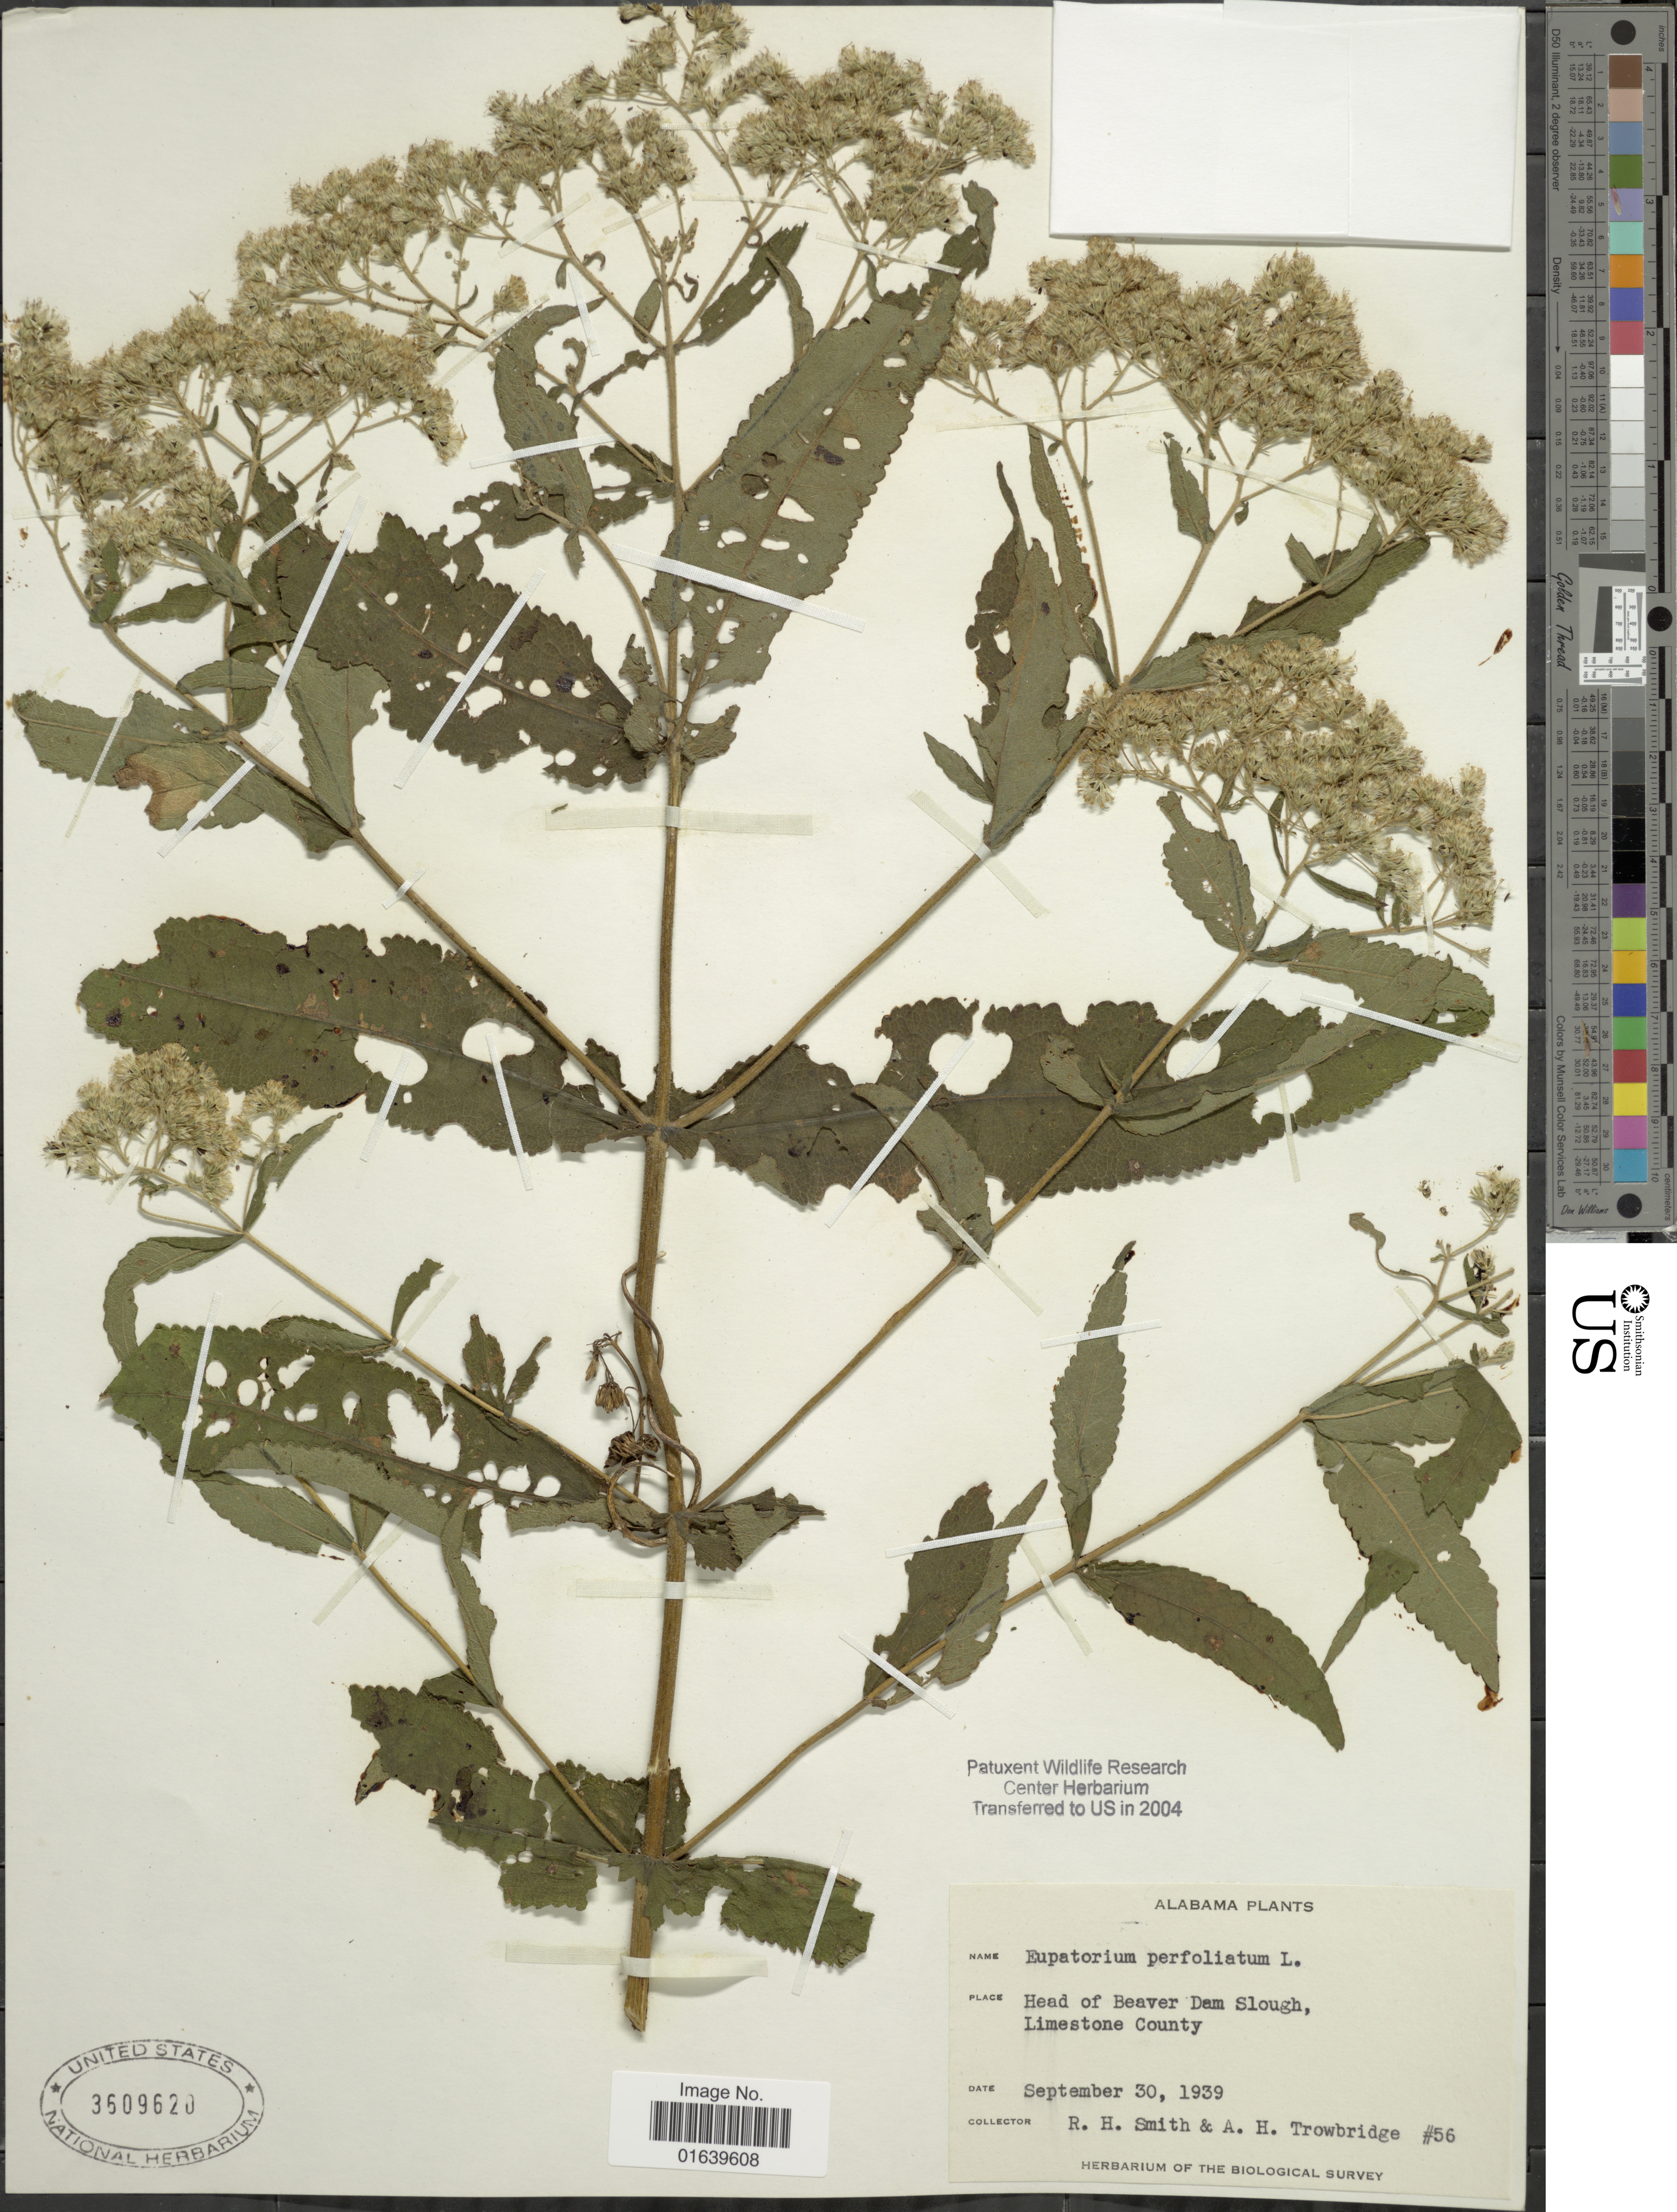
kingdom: Plantae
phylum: Tracheophyta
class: Magnoliopsida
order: Asterales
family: Asteraceae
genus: Eupatorium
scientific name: Eupatorium perfoliatum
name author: L.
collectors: R. H. Smith & A. H. Trowbridge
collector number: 56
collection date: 1939-09-30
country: United States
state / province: Alabama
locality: Head of Beacer Dam Slough, Limestone County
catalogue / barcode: US 3509620